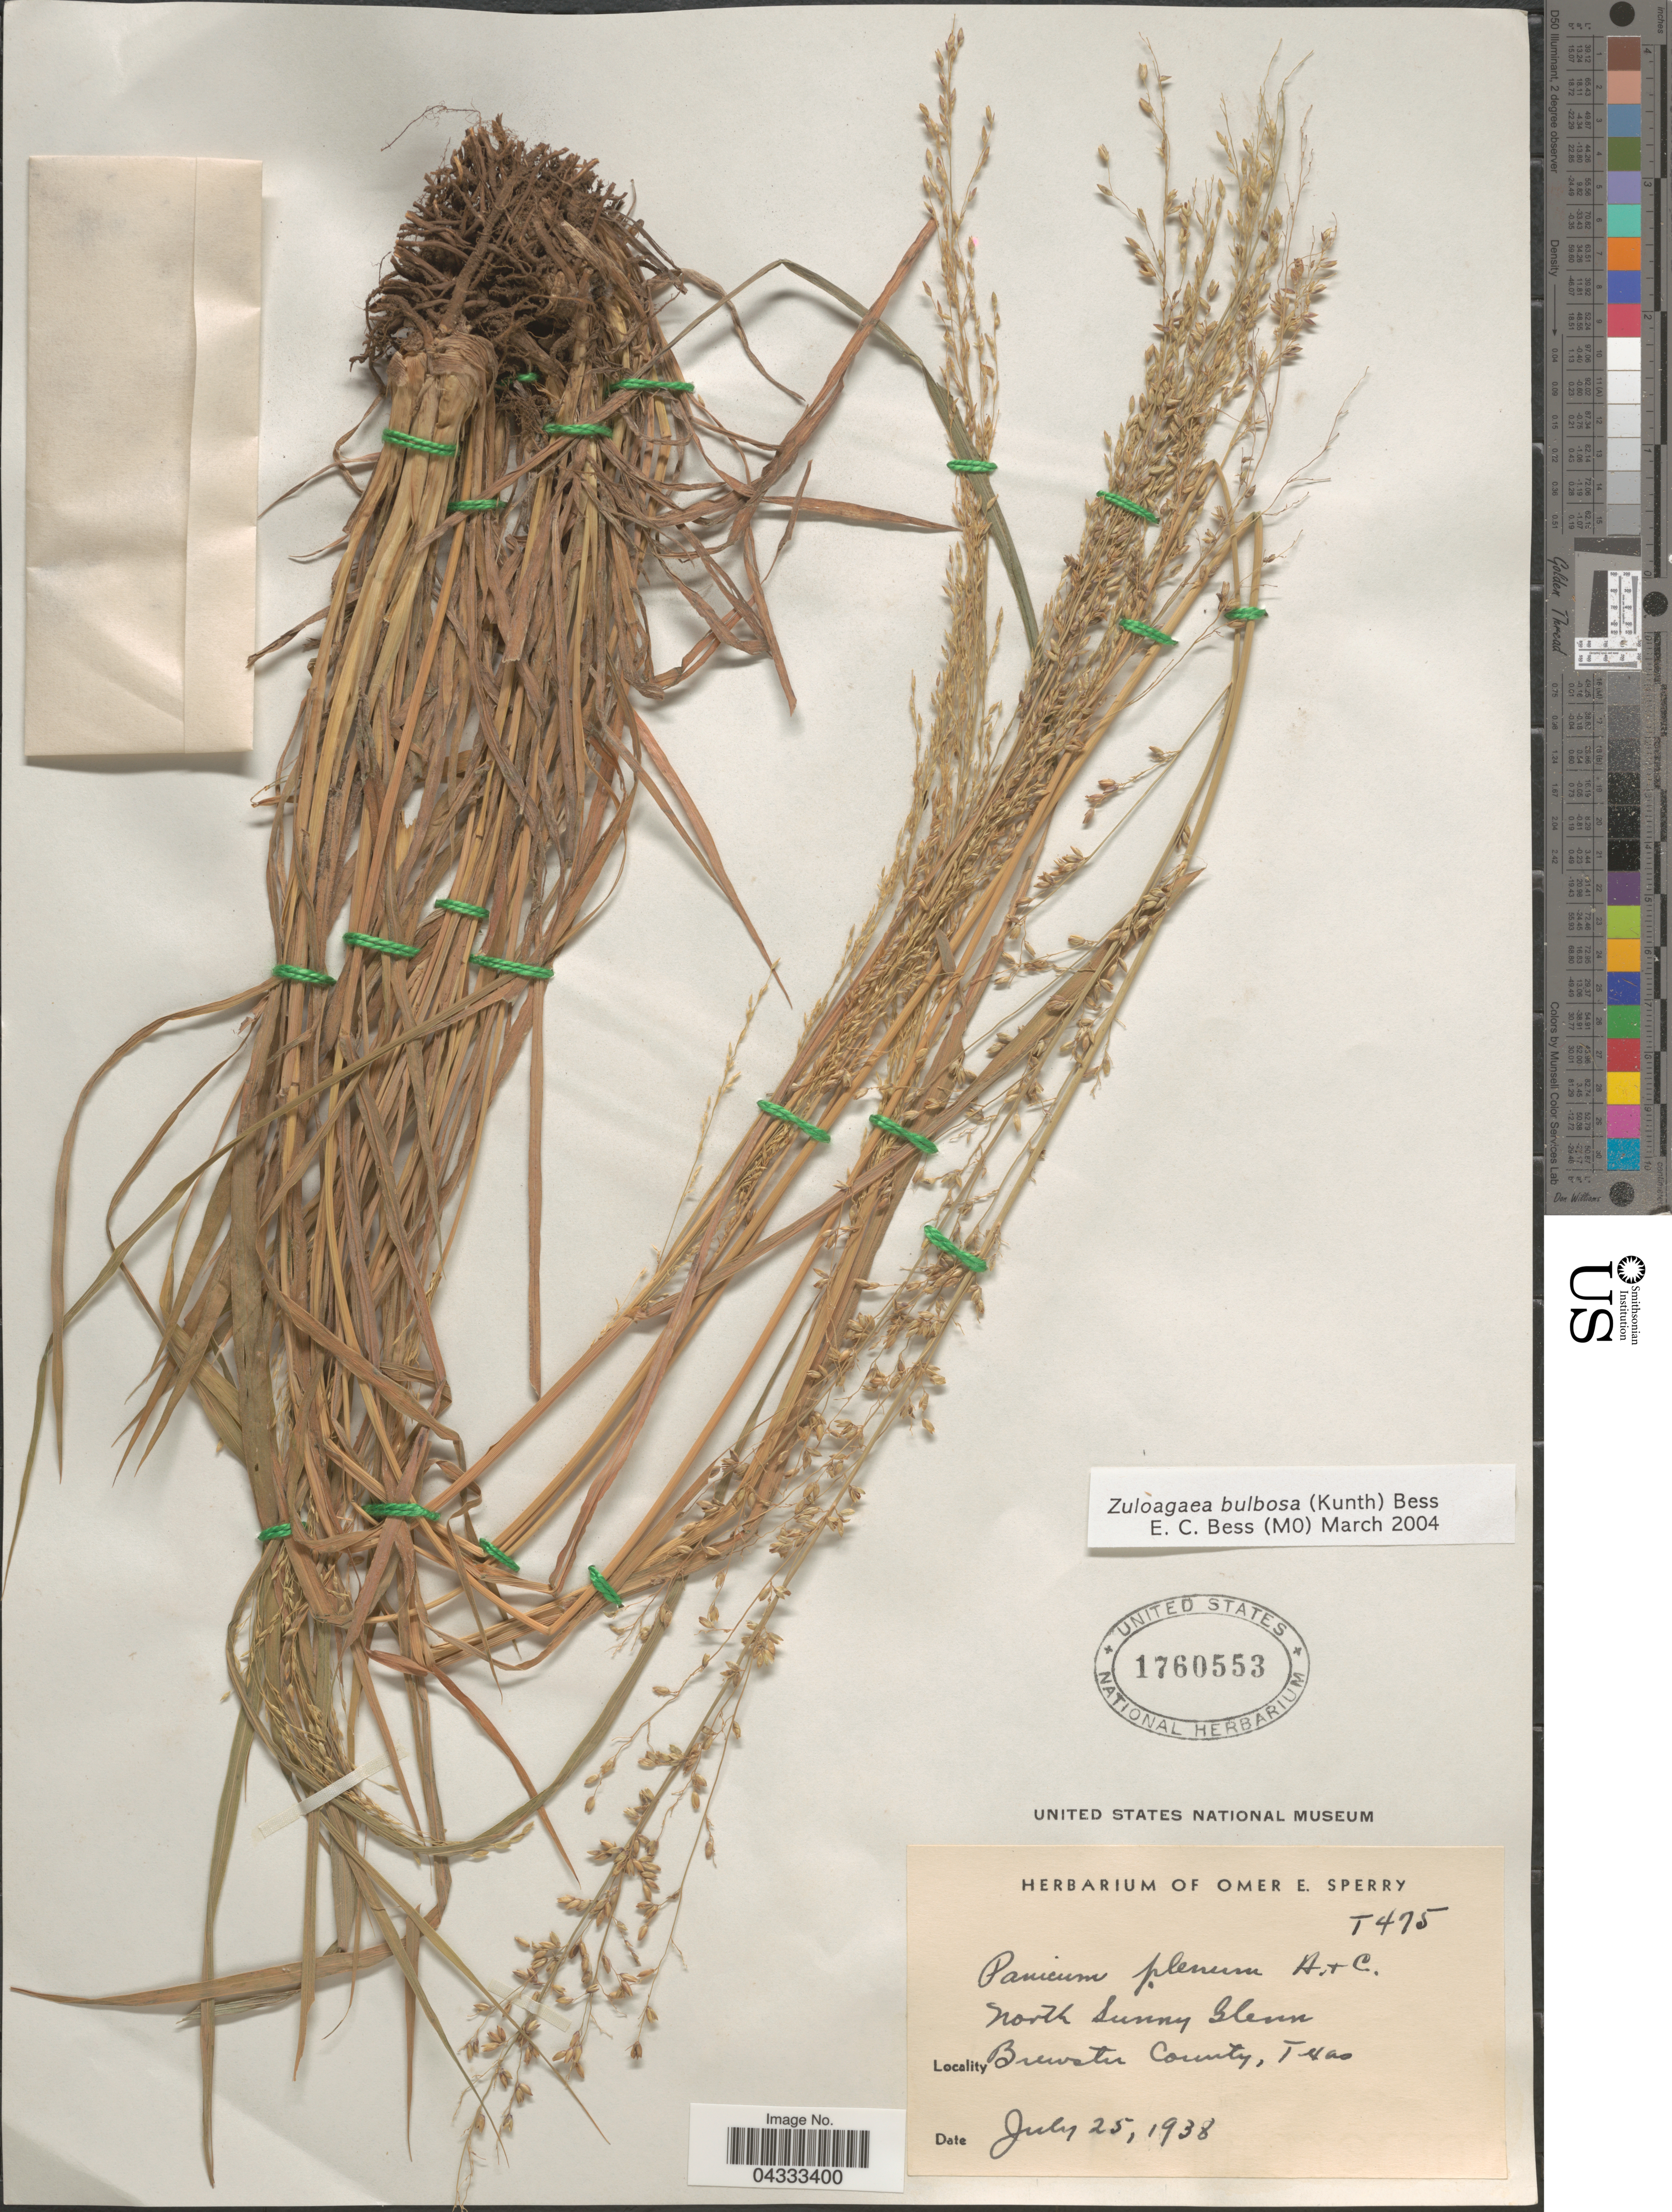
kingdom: Plantae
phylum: Tracheophyta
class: Liliopsida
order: Poales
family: Poaceae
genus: Zuloagaea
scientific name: Zuloagaea bulbosa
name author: (Kunth) E. Bess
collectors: ex. herb. Omer E. Sperry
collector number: T475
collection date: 1938-07-25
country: United States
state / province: Texas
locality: North Sunny Glenn. Brewster County.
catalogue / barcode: US 1760553